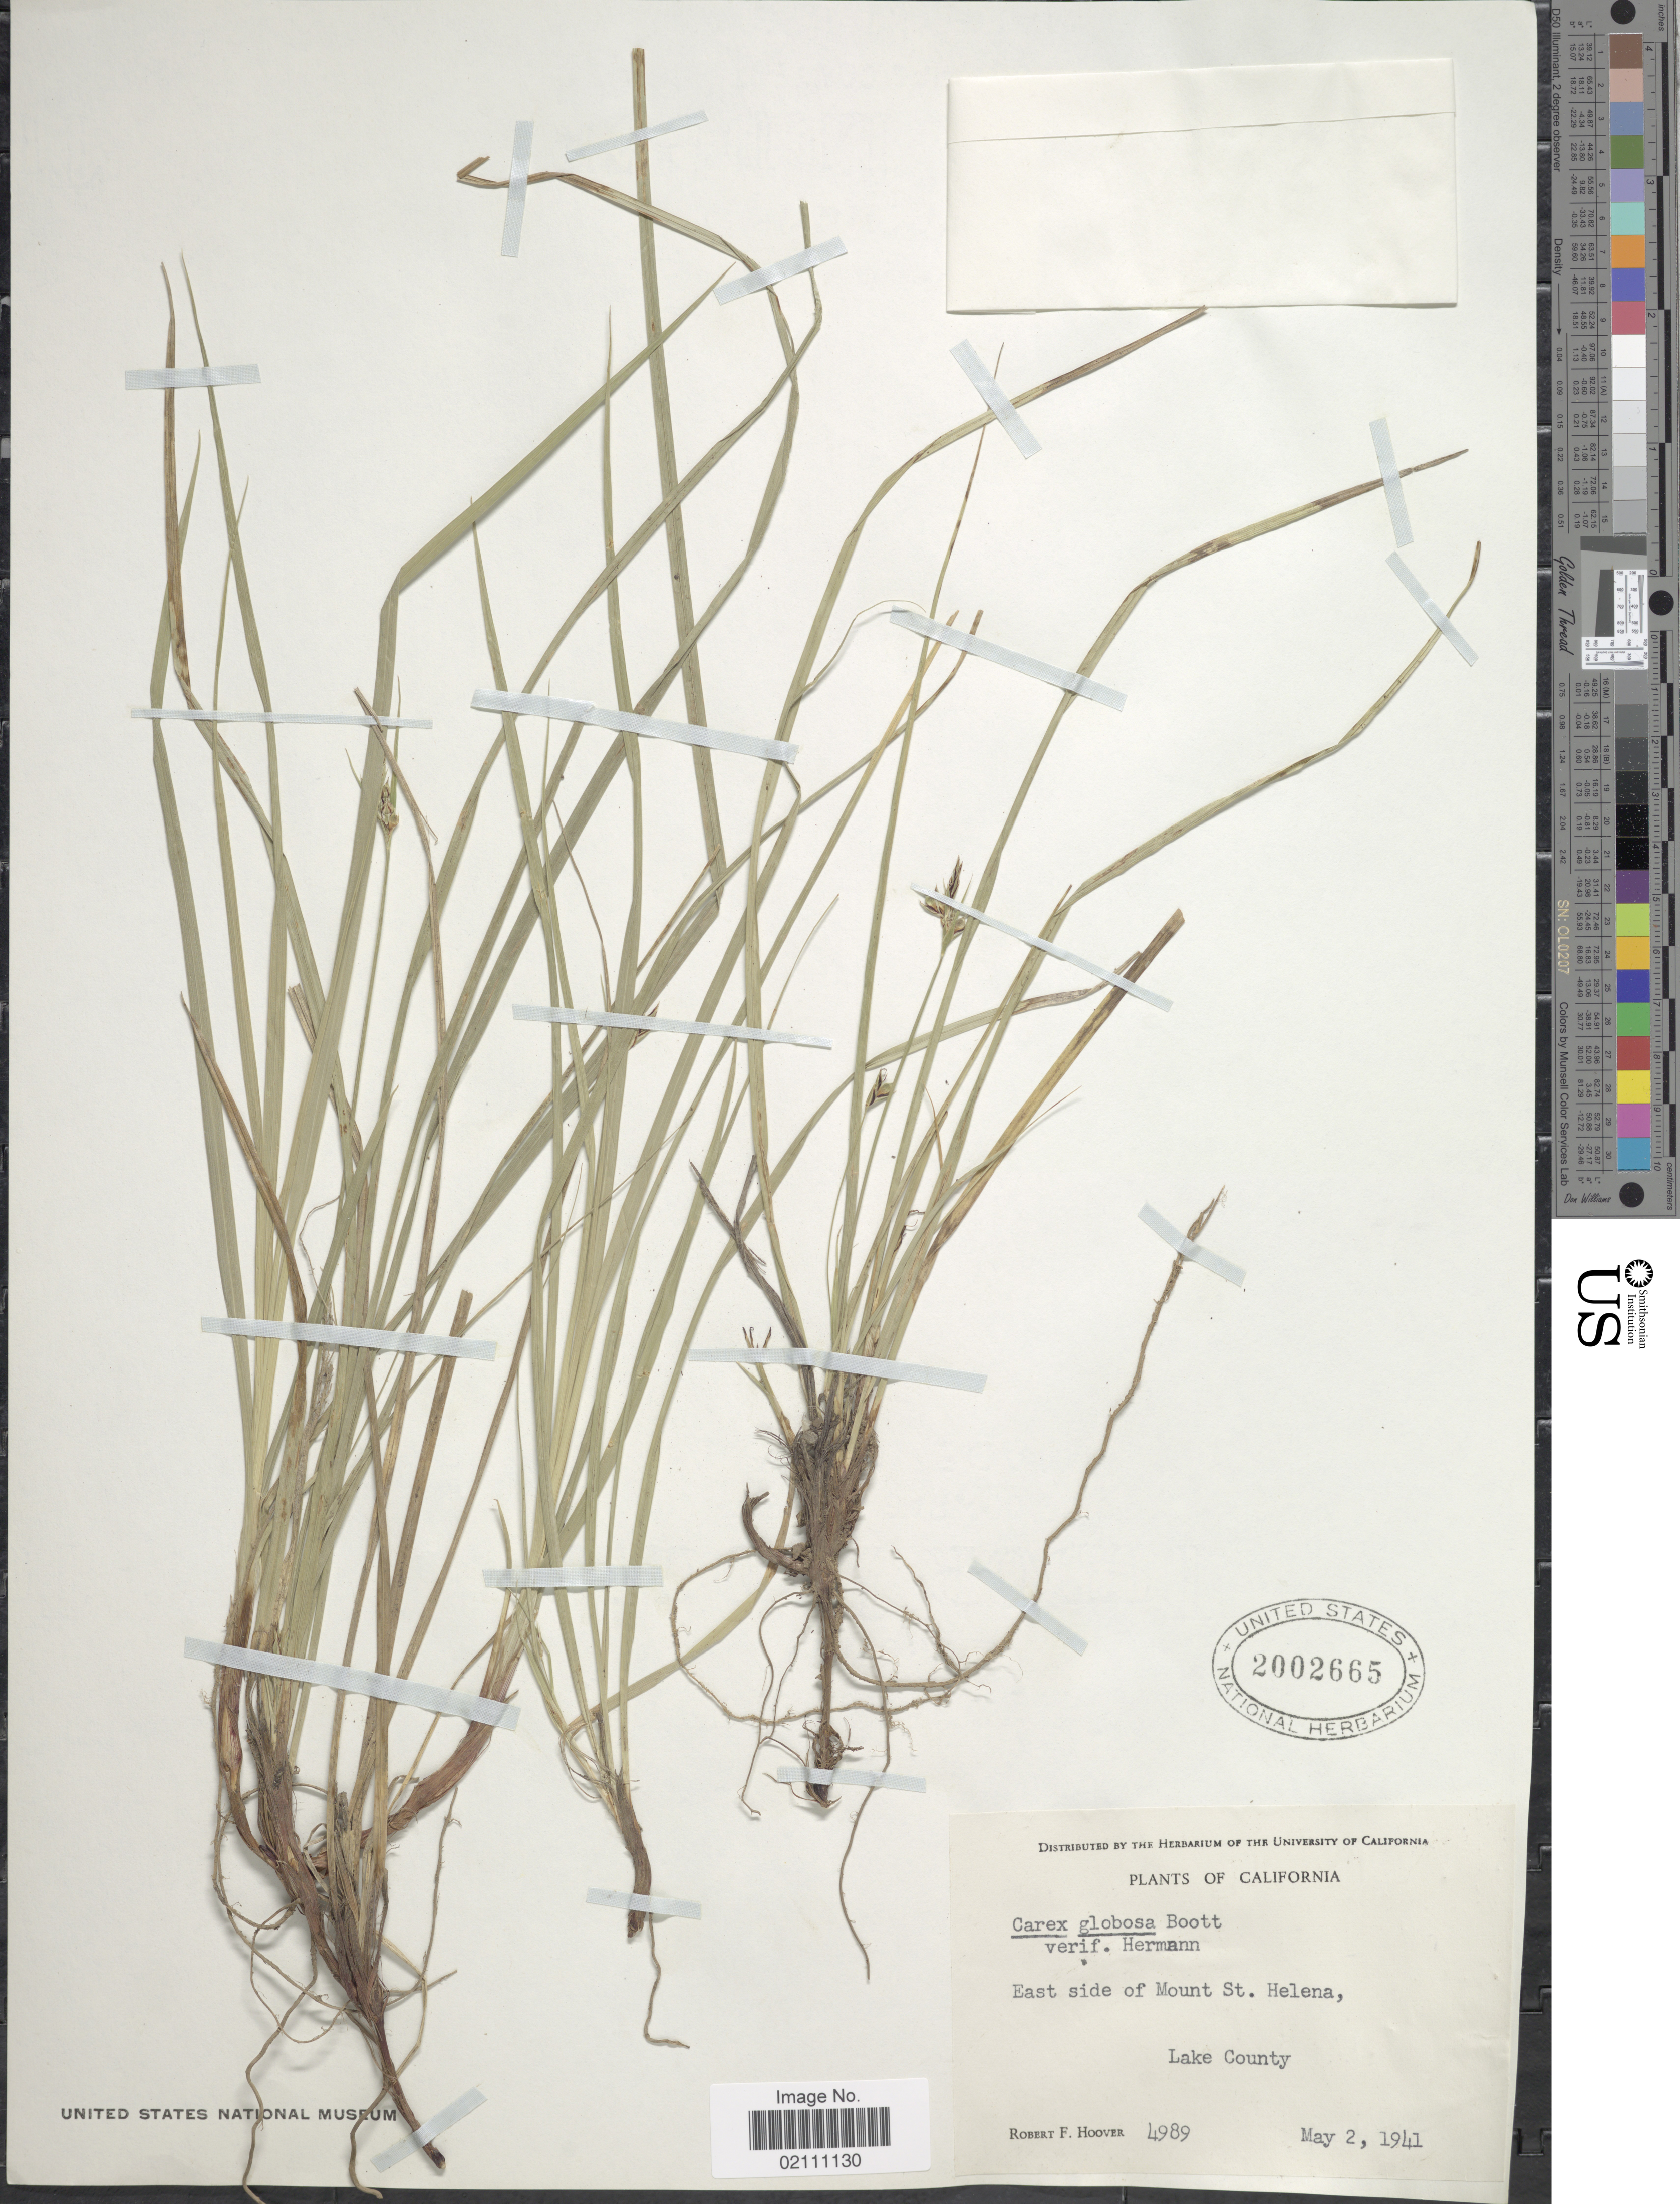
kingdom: Plantae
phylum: Tracheophyta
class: Liliopsida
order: Poales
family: Cyperaceae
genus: Carex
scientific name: Carex globosa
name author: Boott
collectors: R. F. Hoover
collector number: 4989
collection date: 1941-05-02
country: United States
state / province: California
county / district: Lake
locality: East side of Mount St. Helena, Lake County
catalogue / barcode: US 2002665